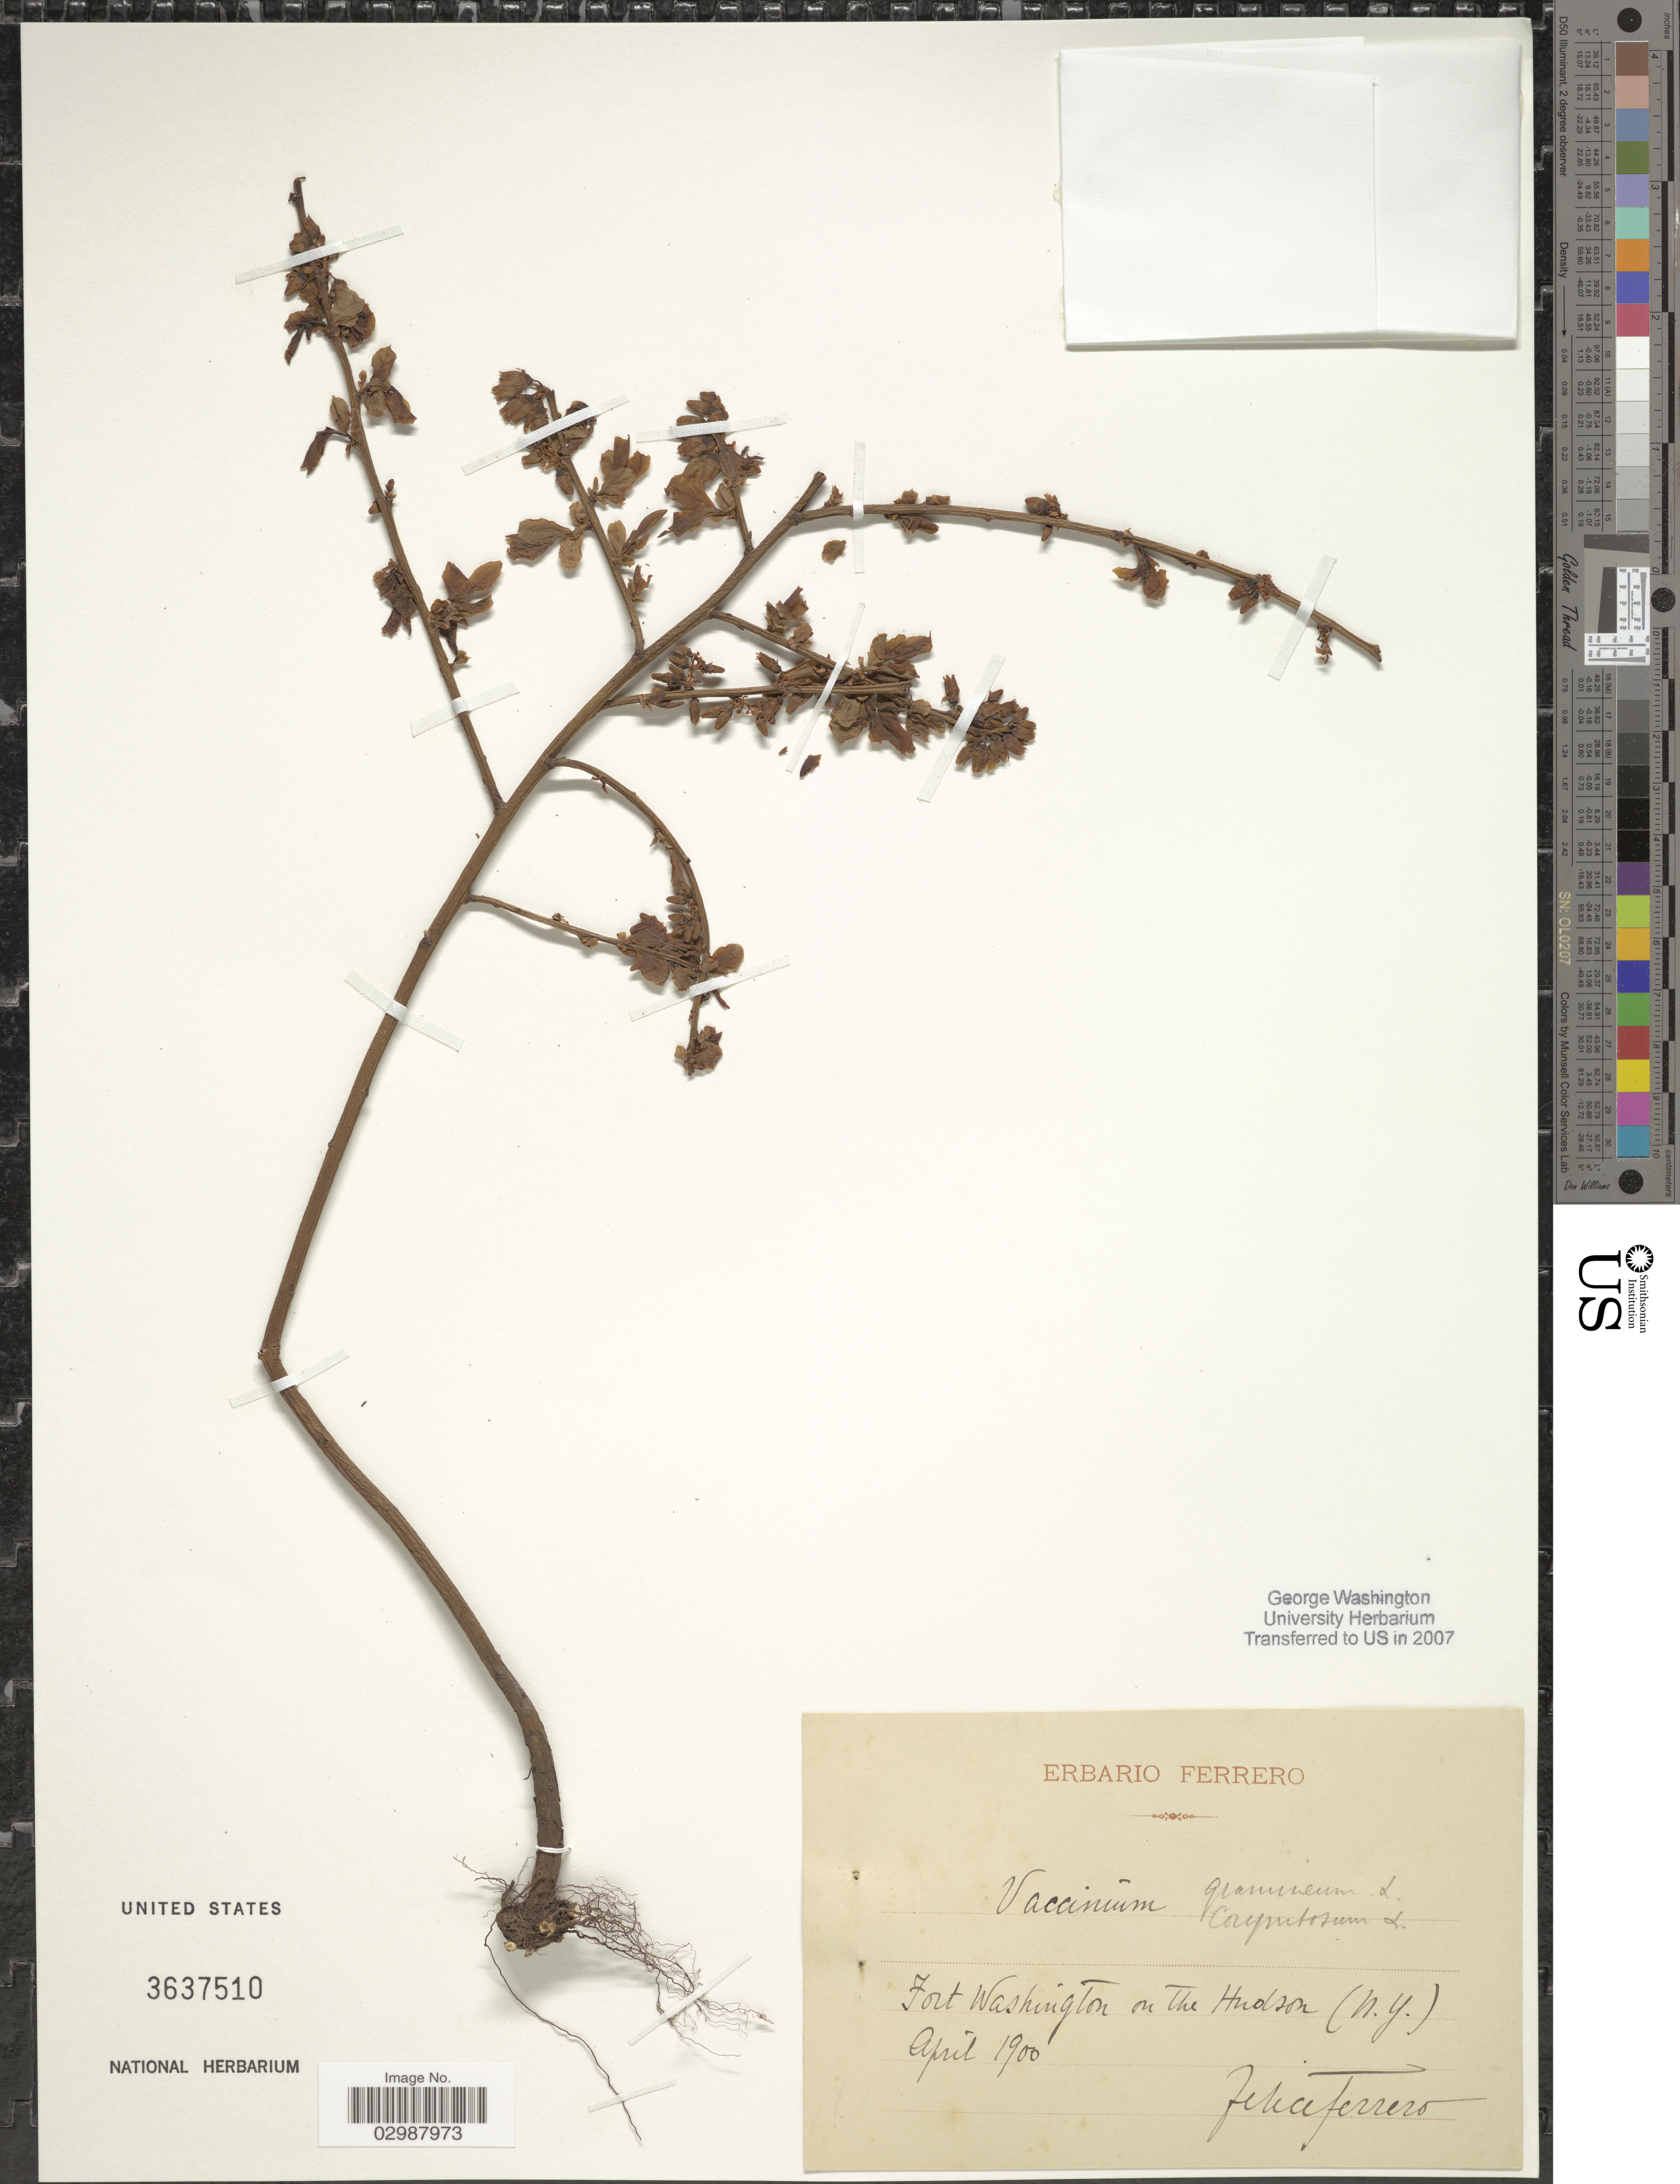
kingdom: Plantae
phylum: Tracheophyta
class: Magnoliopsida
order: Ericales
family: Ericaceae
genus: Vaccinium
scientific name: Vaccinium corymbosum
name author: L.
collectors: F. Ferrero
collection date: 1900-04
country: United States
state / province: New York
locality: Fort Washington on the Hudson.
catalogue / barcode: US 3637510